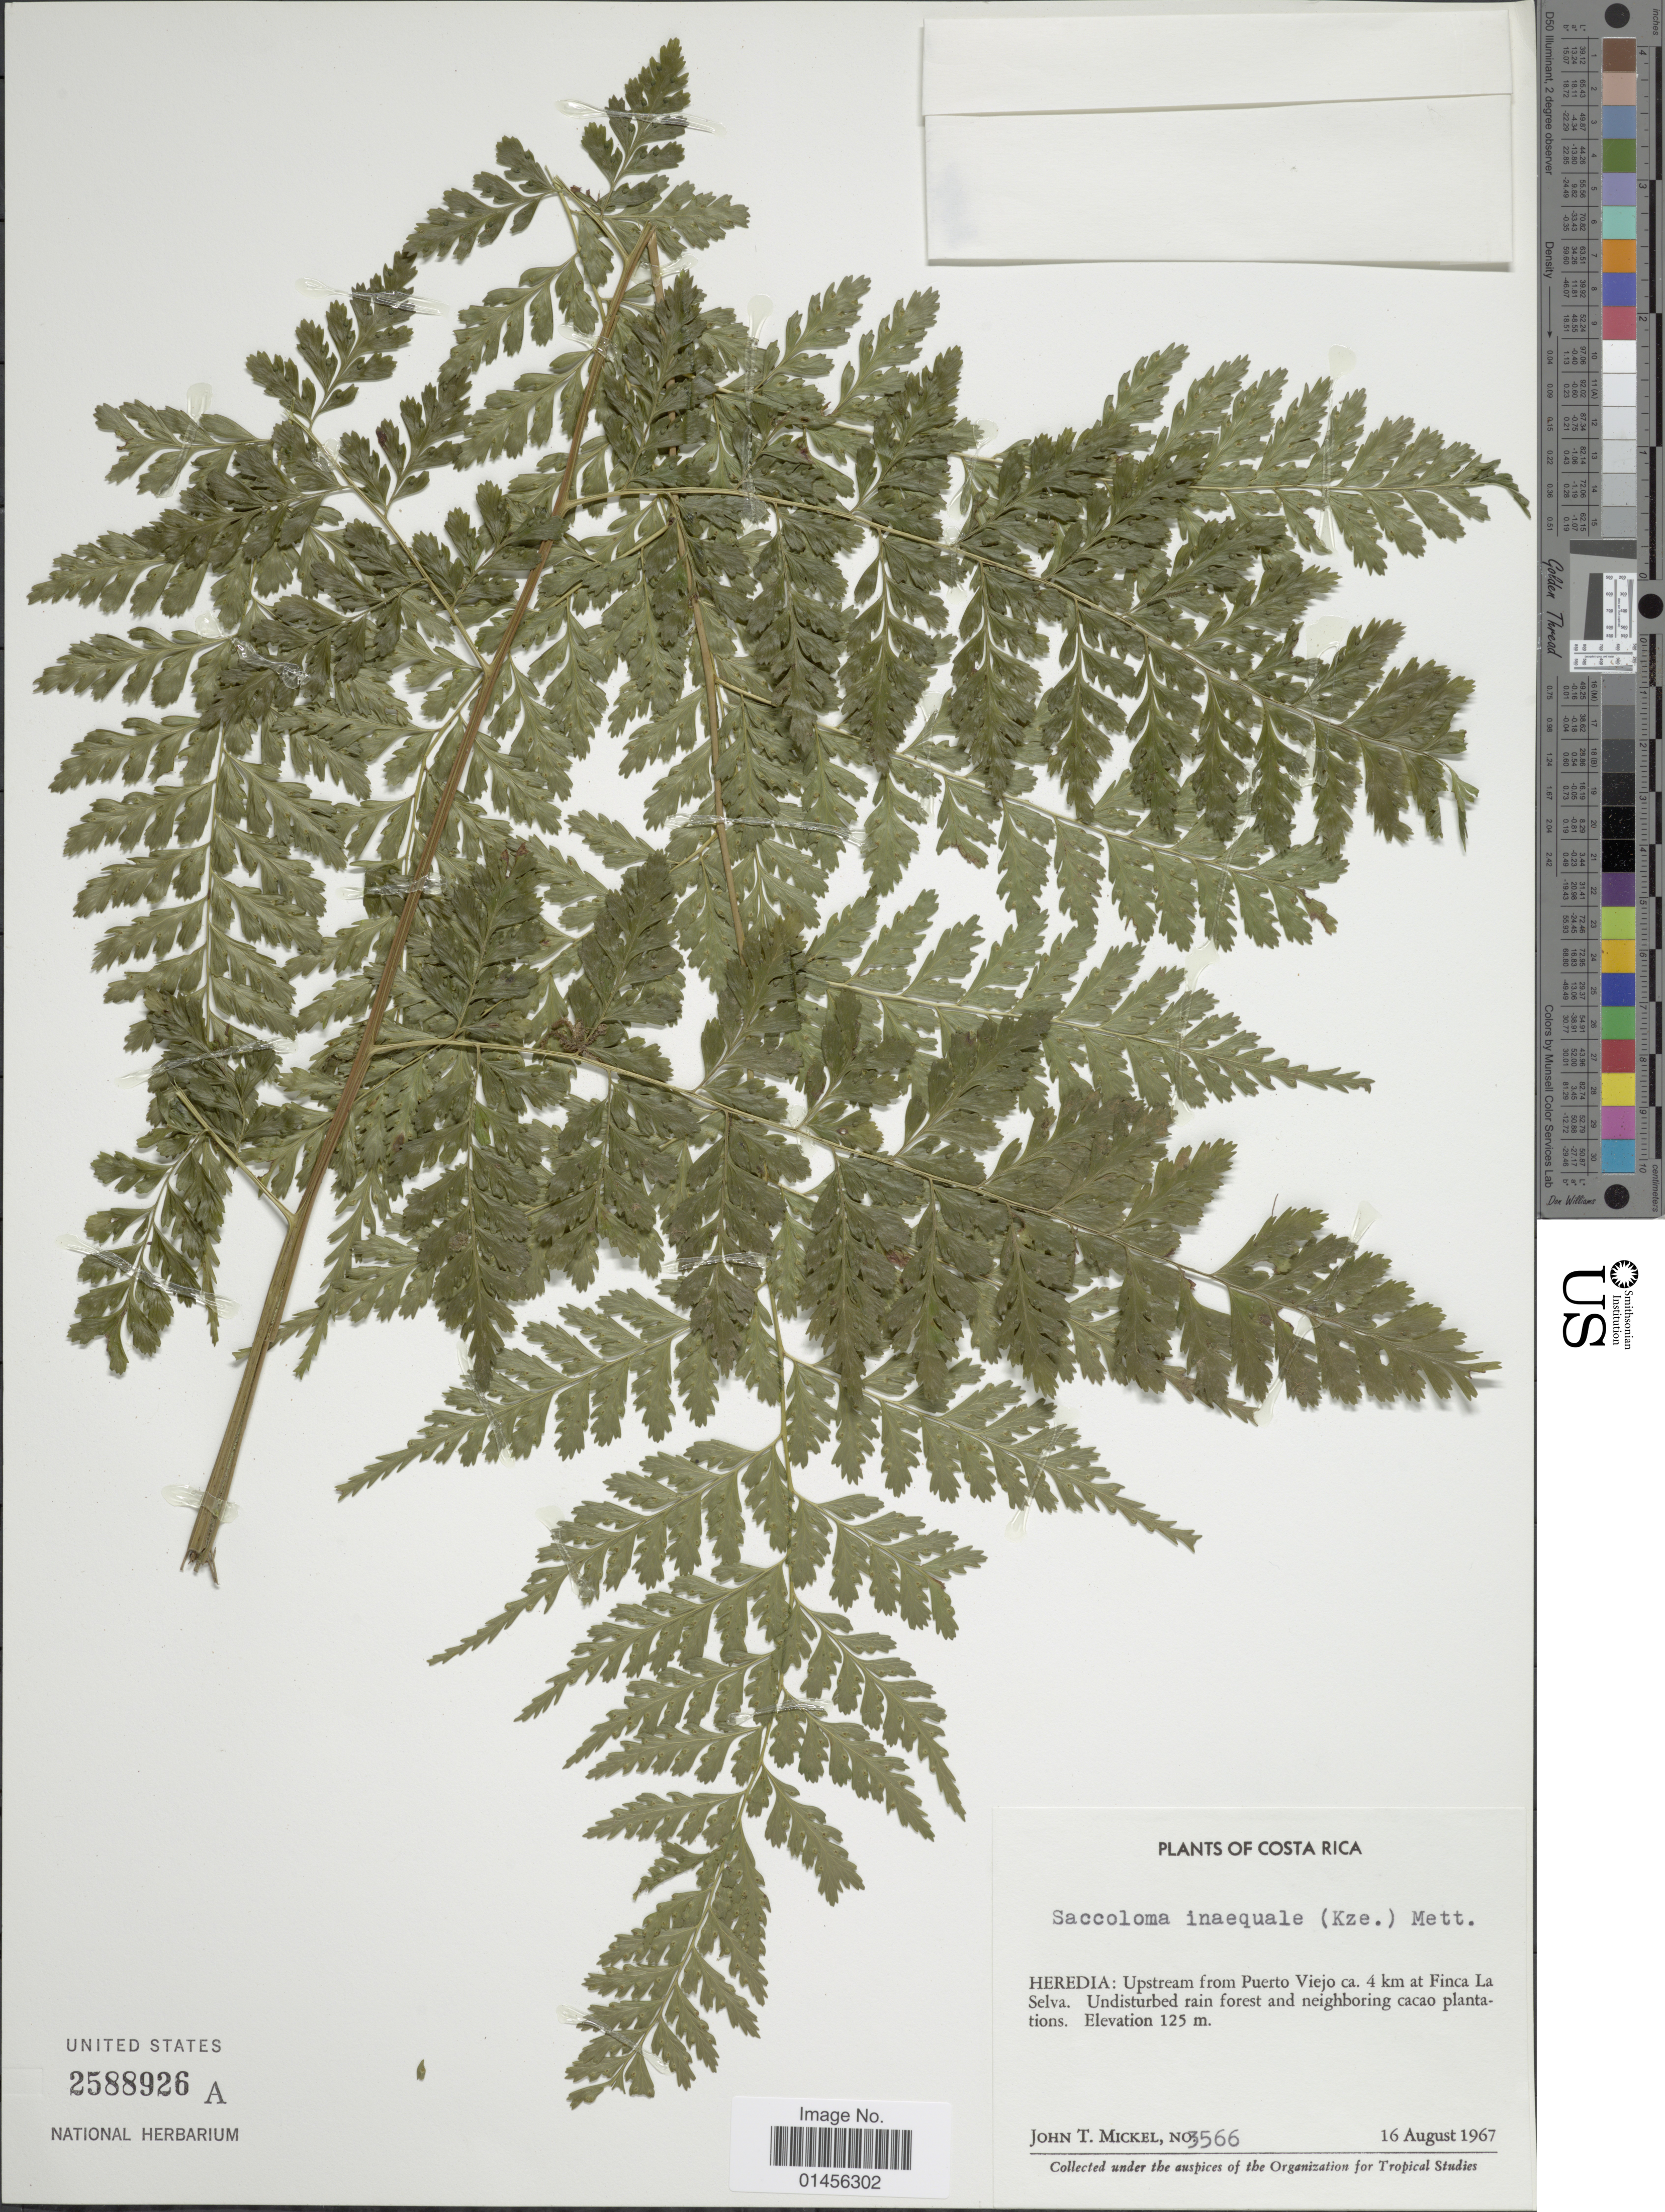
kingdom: Plantae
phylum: Tracheophyta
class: Polypodiopsida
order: Polypodiales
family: Saccolomataceae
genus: Saccoloma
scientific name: Saccoloma inaequale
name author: (Kunze) Mett.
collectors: J. T. Mickel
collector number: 3566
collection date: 1967-08-16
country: Costa Rica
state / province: Heredia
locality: Upstream from Puerto Viejo ca 4 km at Finca La Selva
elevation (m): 125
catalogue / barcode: US 2588926A